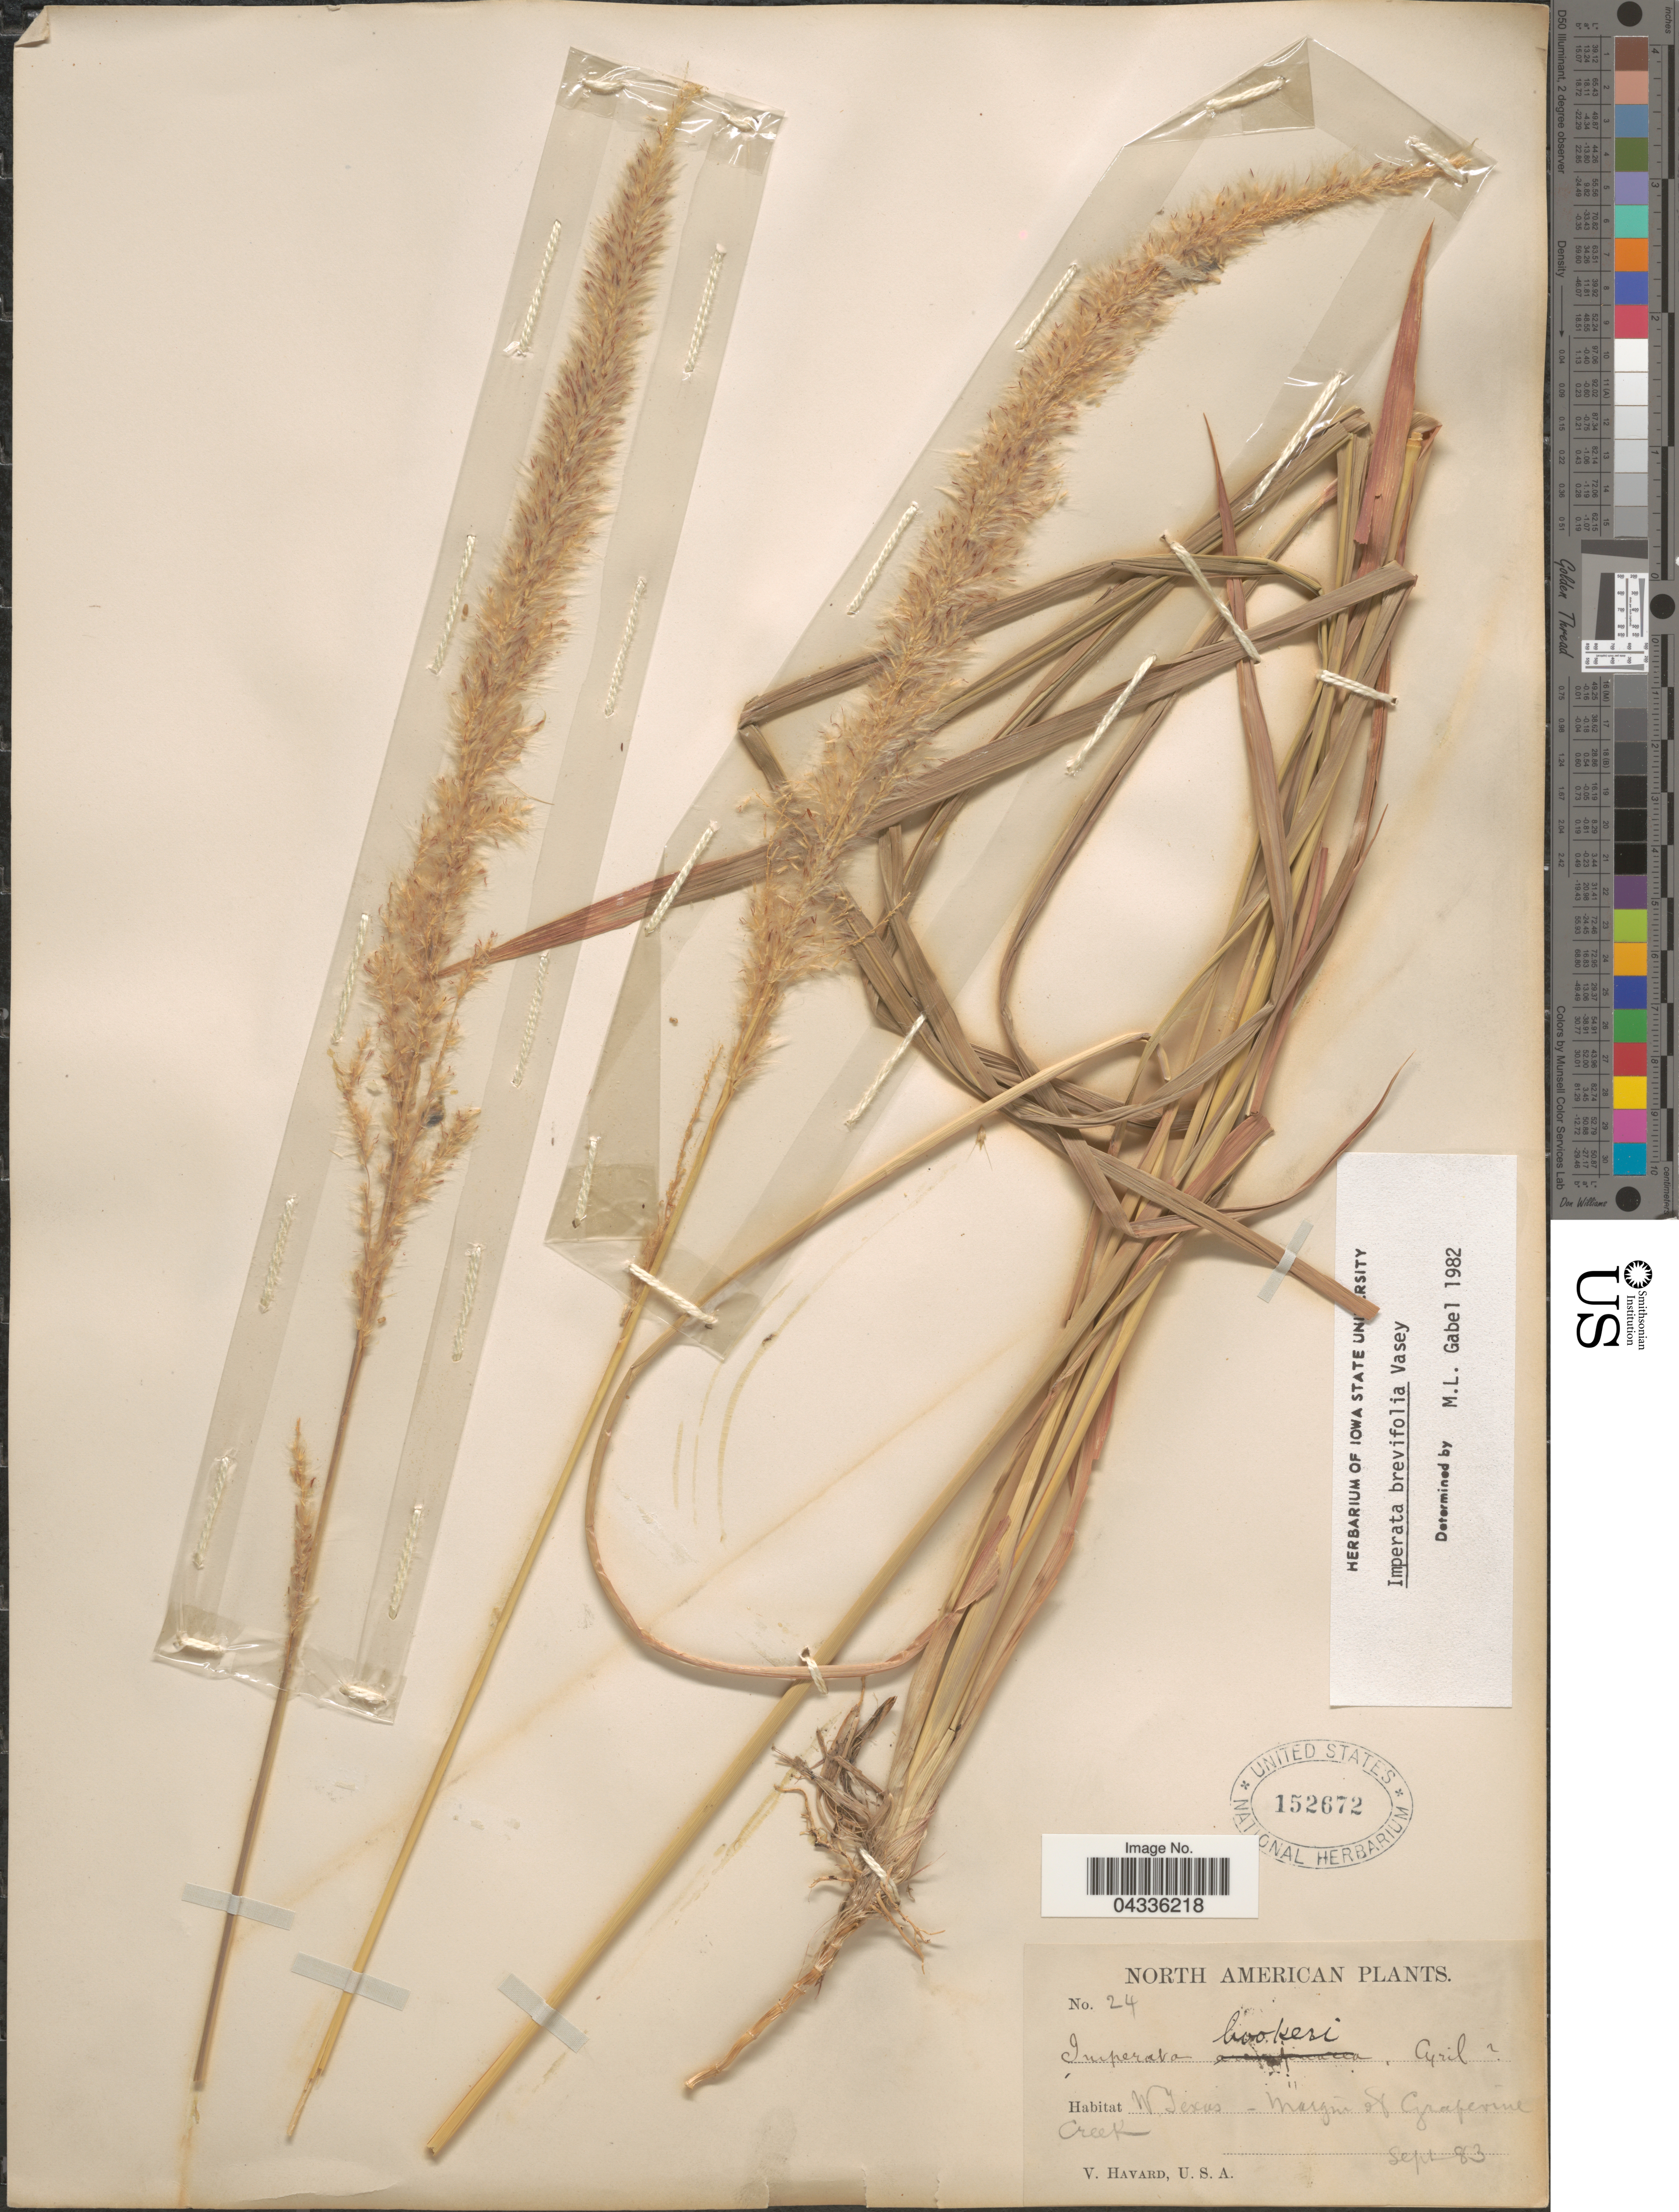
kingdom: Plantae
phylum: Tracheophyta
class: Liliopsida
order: Poales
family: Poaceae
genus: Imperata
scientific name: Imperata brevifolia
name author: Vasey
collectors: V. Havard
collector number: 24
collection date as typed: Transcribed d/m/y: /9/83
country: United States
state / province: Texas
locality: W Texas - Margin of Grapevine Creek.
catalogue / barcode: US 152672